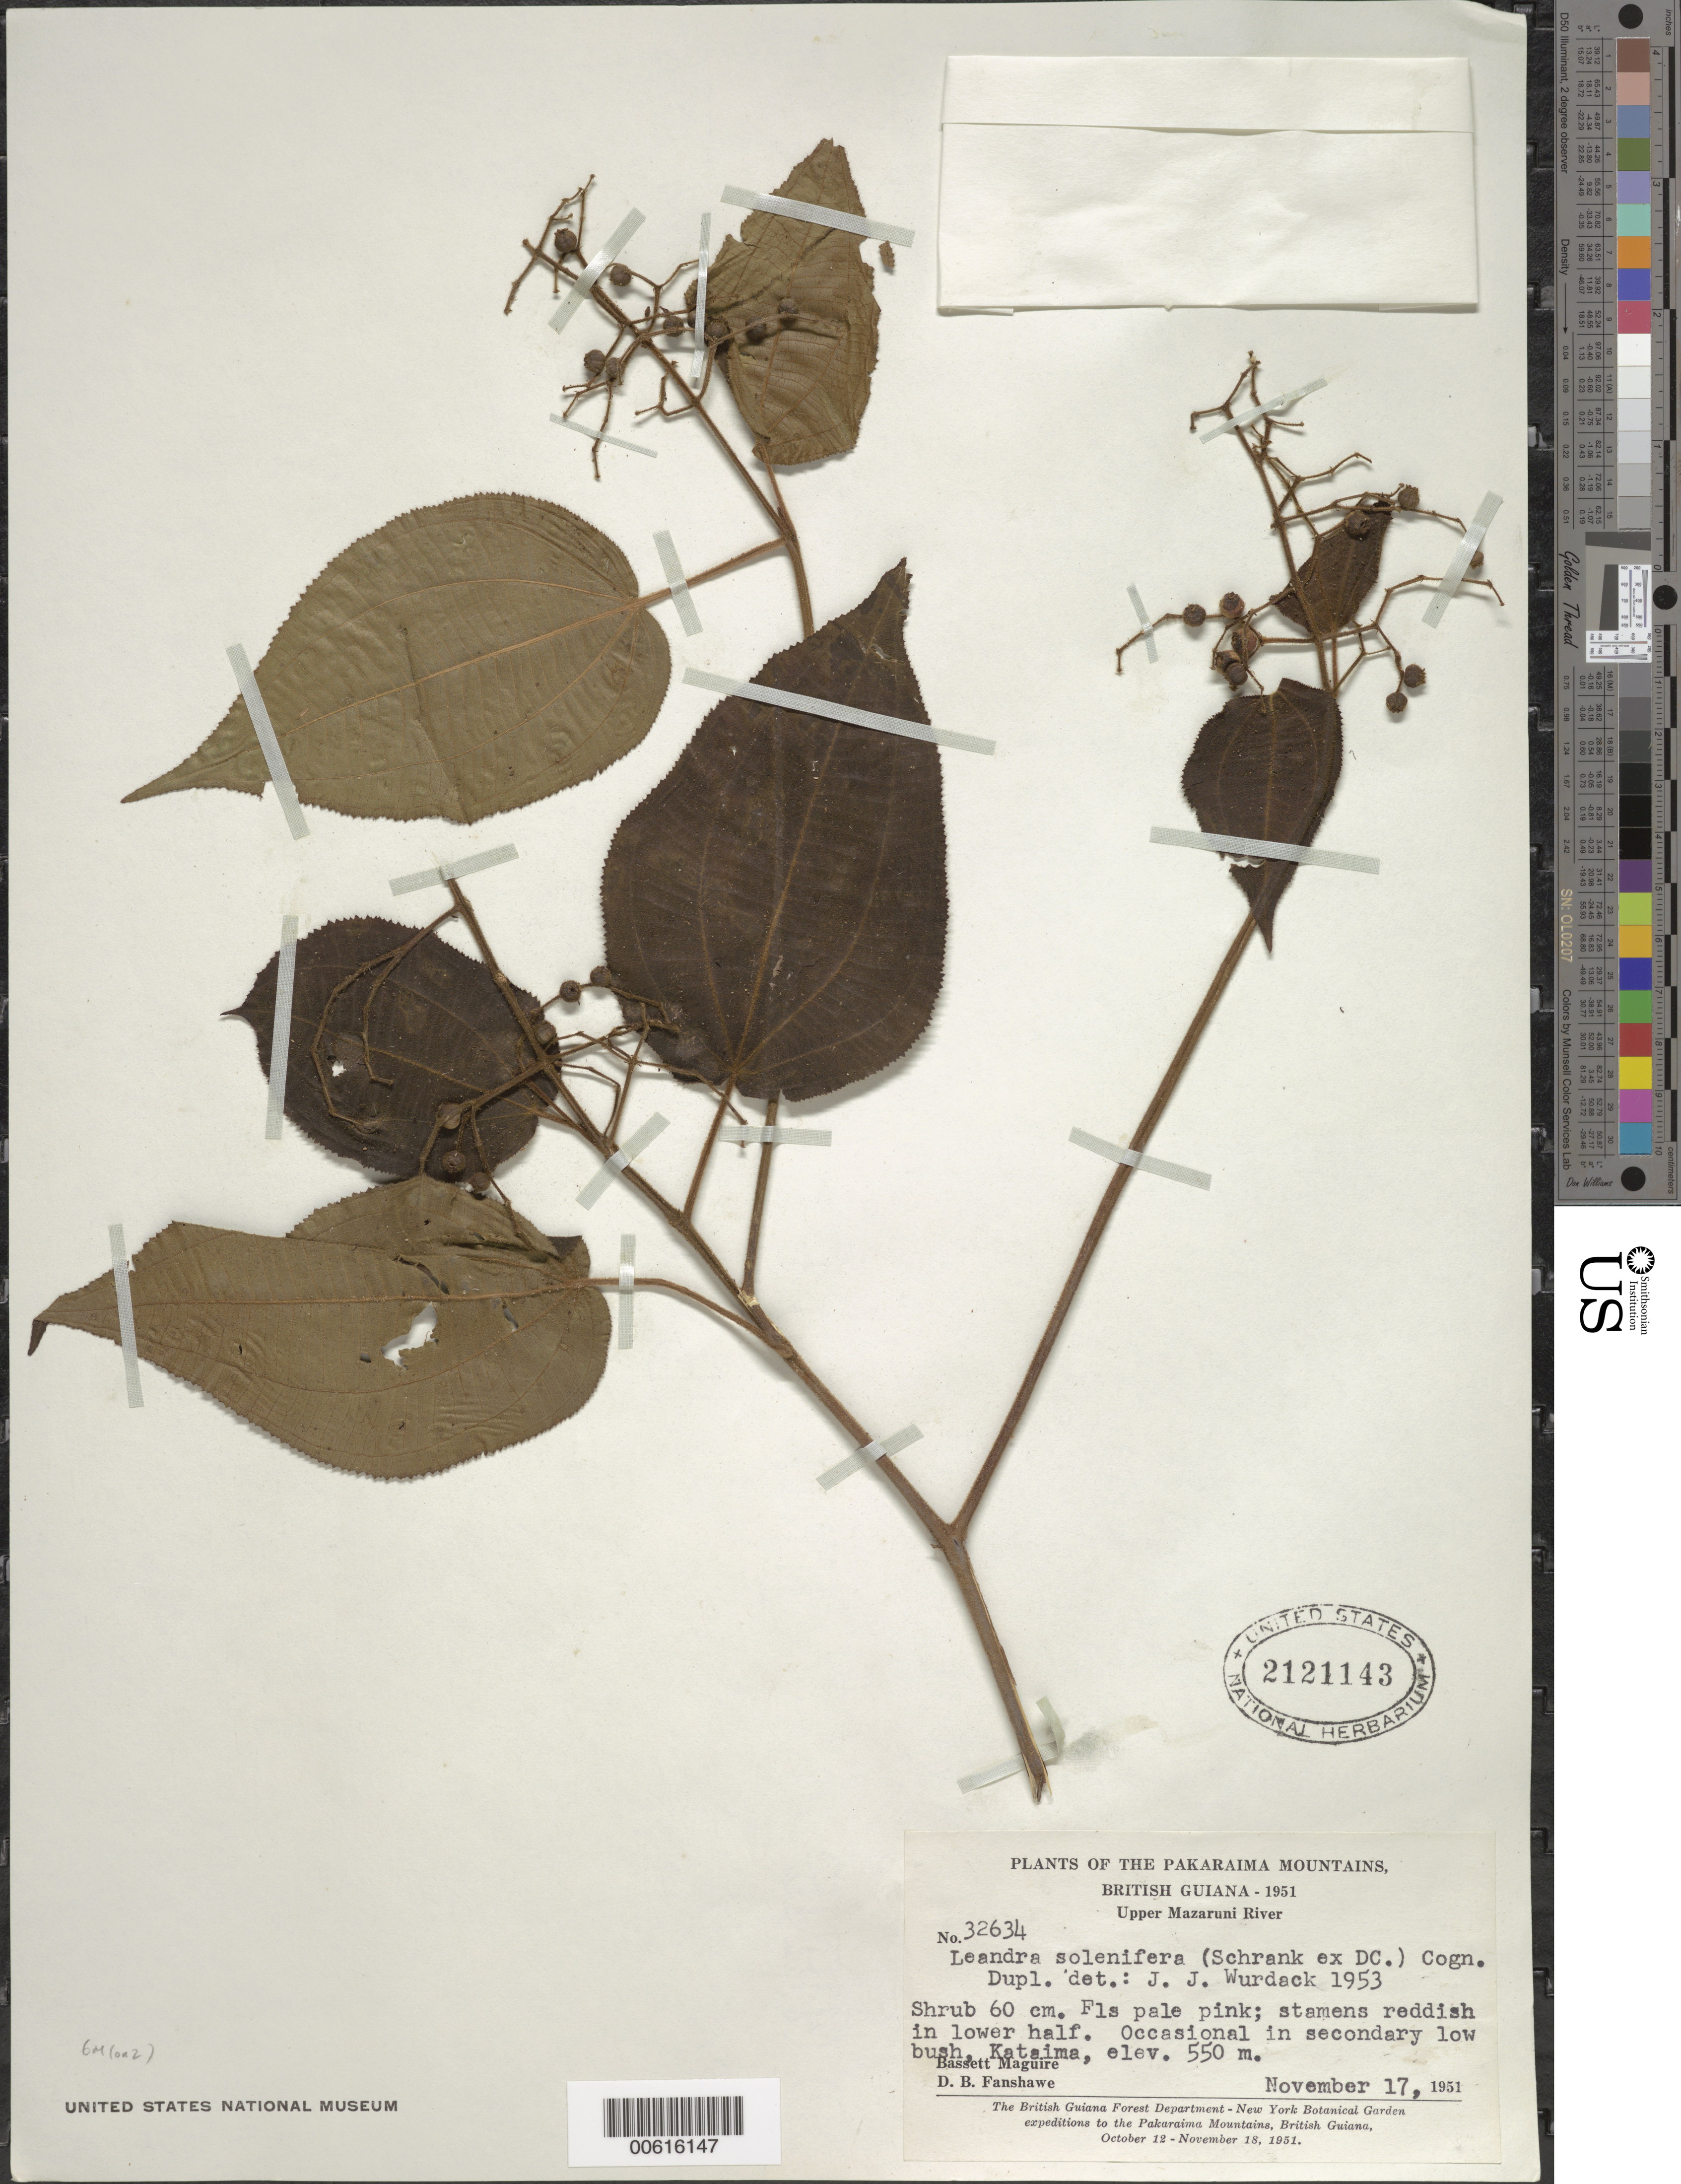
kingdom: Plantae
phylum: Tracheophyta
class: Magnoliopsida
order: Myrtales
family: Melastomataceae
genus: Leandra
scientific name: Leandra solenifera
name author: Cogn.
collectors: B. Maguire & D. B. Fanshawe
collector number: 32634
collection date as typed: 17-Nov-51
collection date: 1951-11-17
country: Guyana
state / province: Cuyuni-Mazaruni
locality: Kataima, upper Mazaruni River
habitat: Secondary low bush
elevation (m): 550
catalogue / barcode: US 2121143